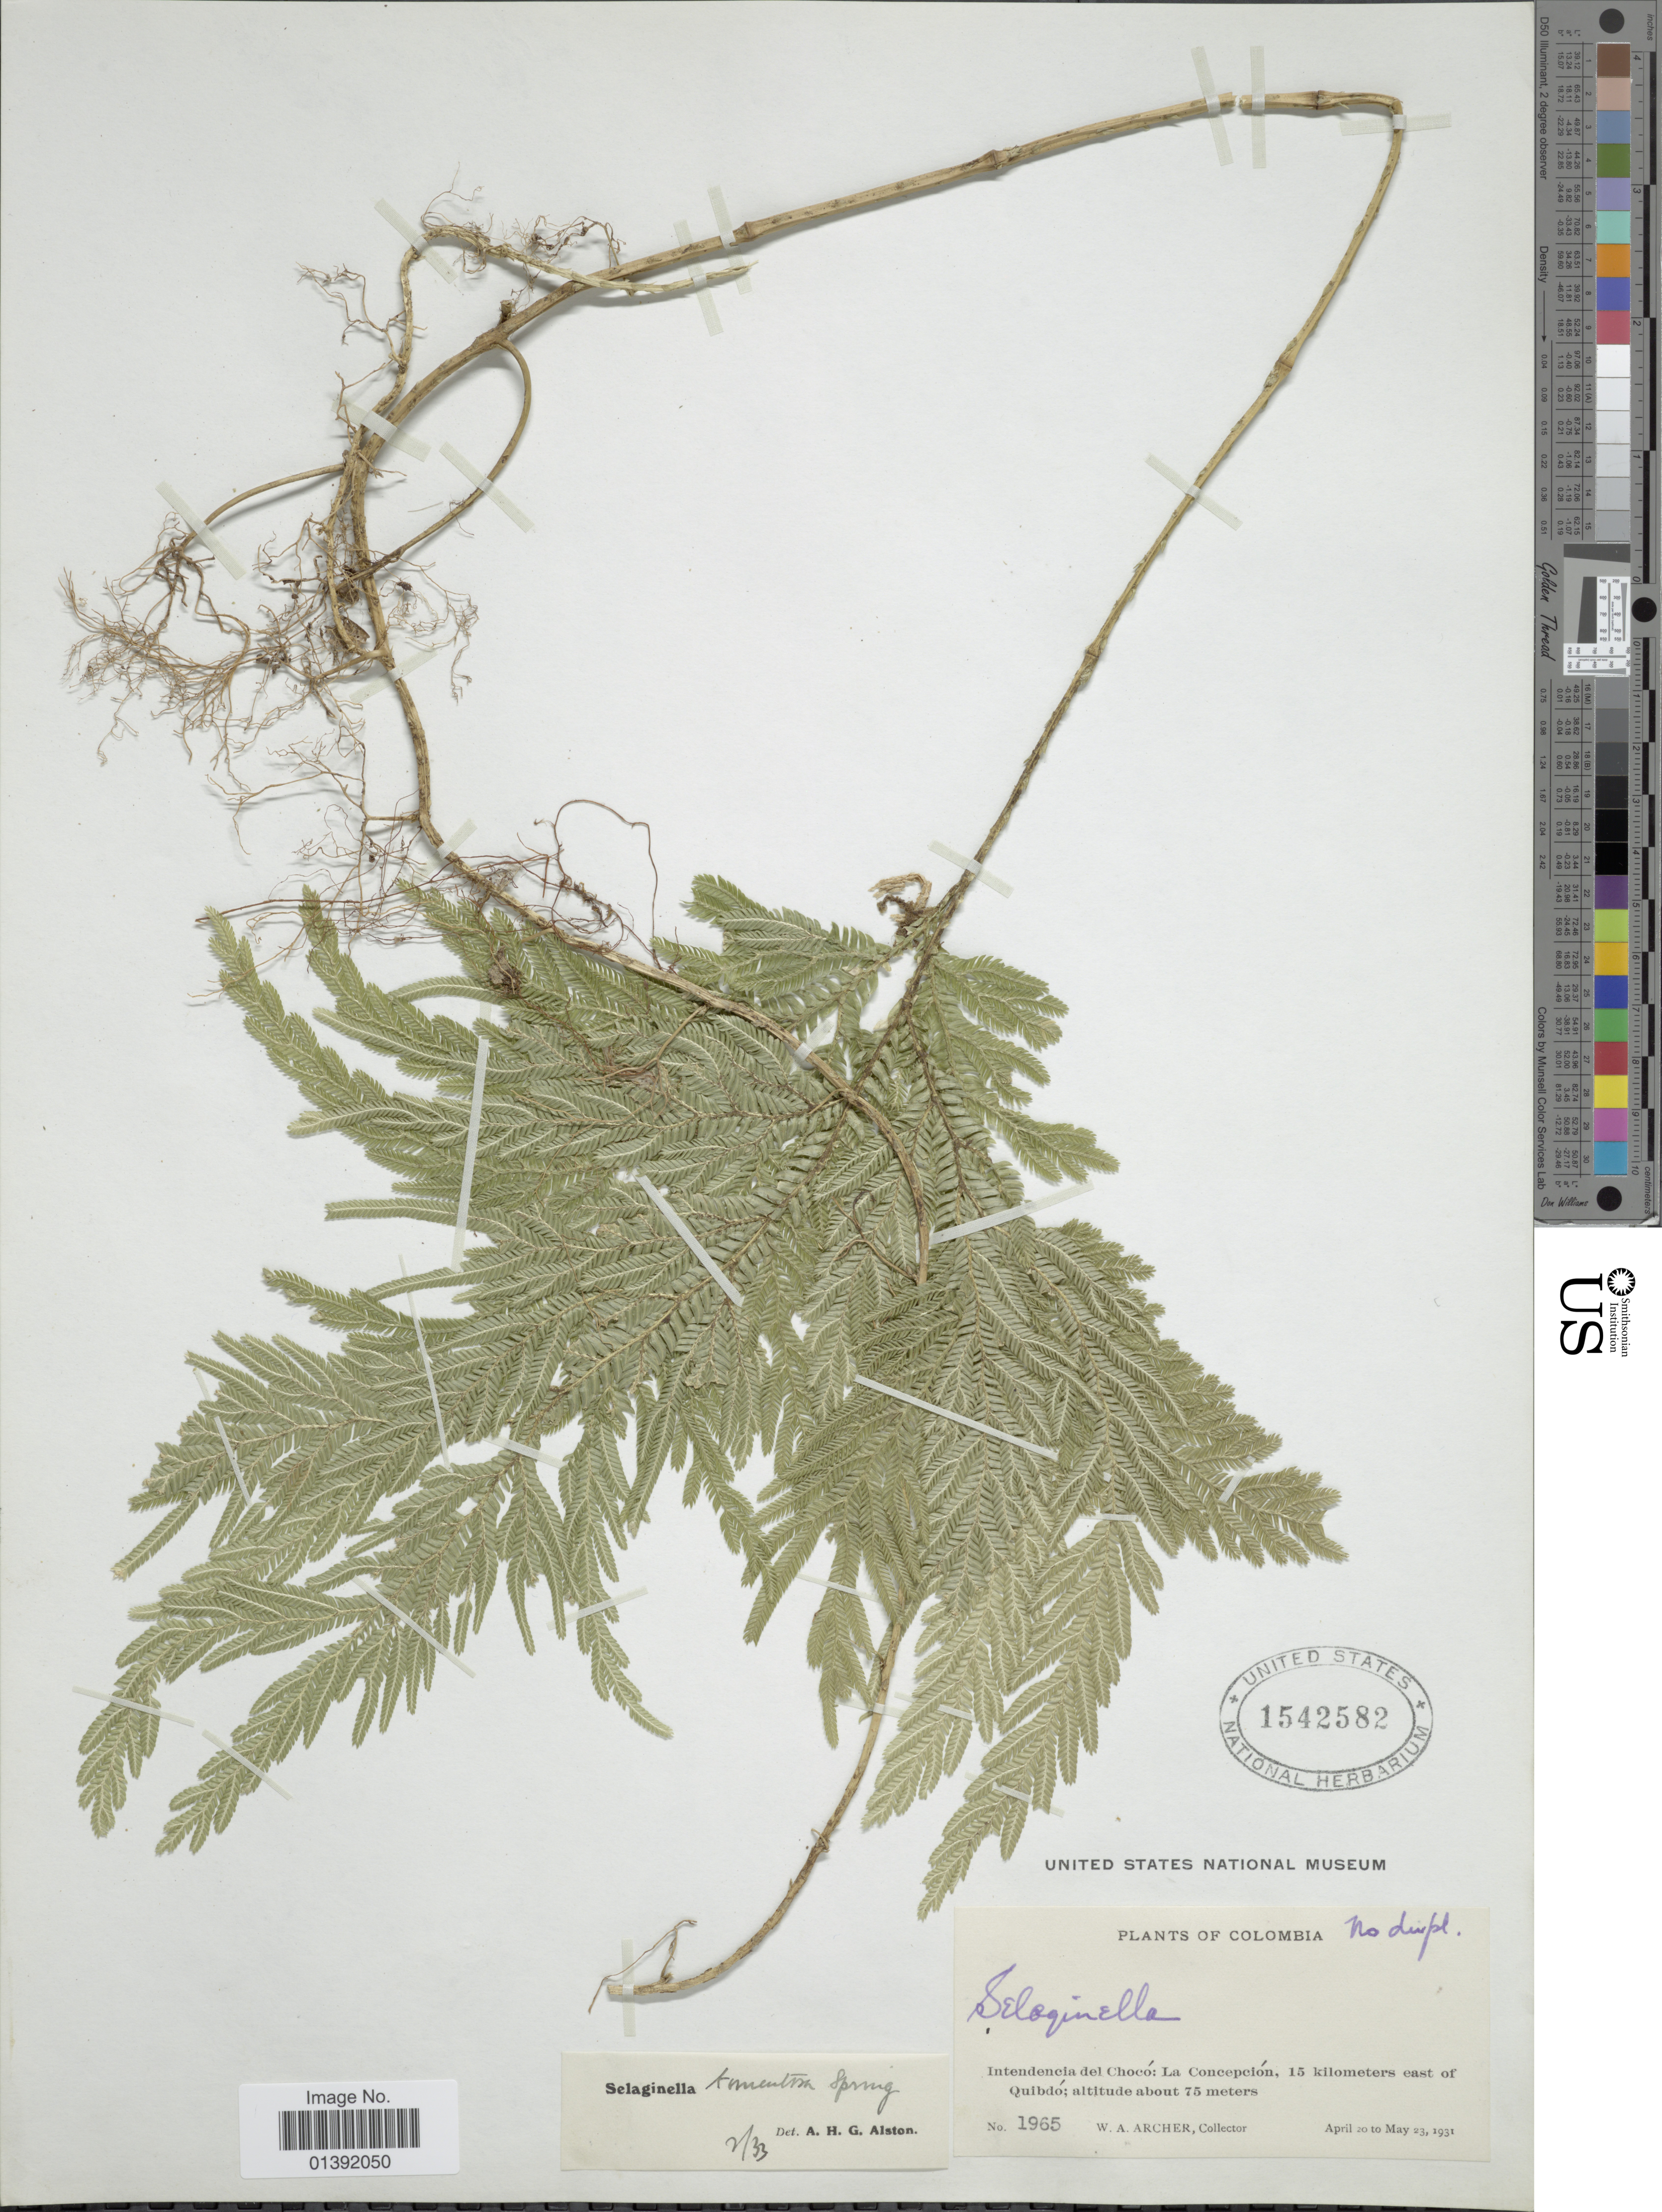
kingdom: Plantae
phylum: Tracheophyta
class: Lycopodiopsida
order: Selaginellales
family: Selaginellaceae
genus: Selaginella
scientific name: Selaginella tomentosa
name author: Spring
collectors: W. A. Archer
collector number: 1965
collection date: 1931-04-20/1931-05-23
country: Colombia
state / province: Chocó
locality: La Concepcion, 15 kiolmeters east of Quibdo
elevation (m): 75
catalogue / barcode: US 1542582